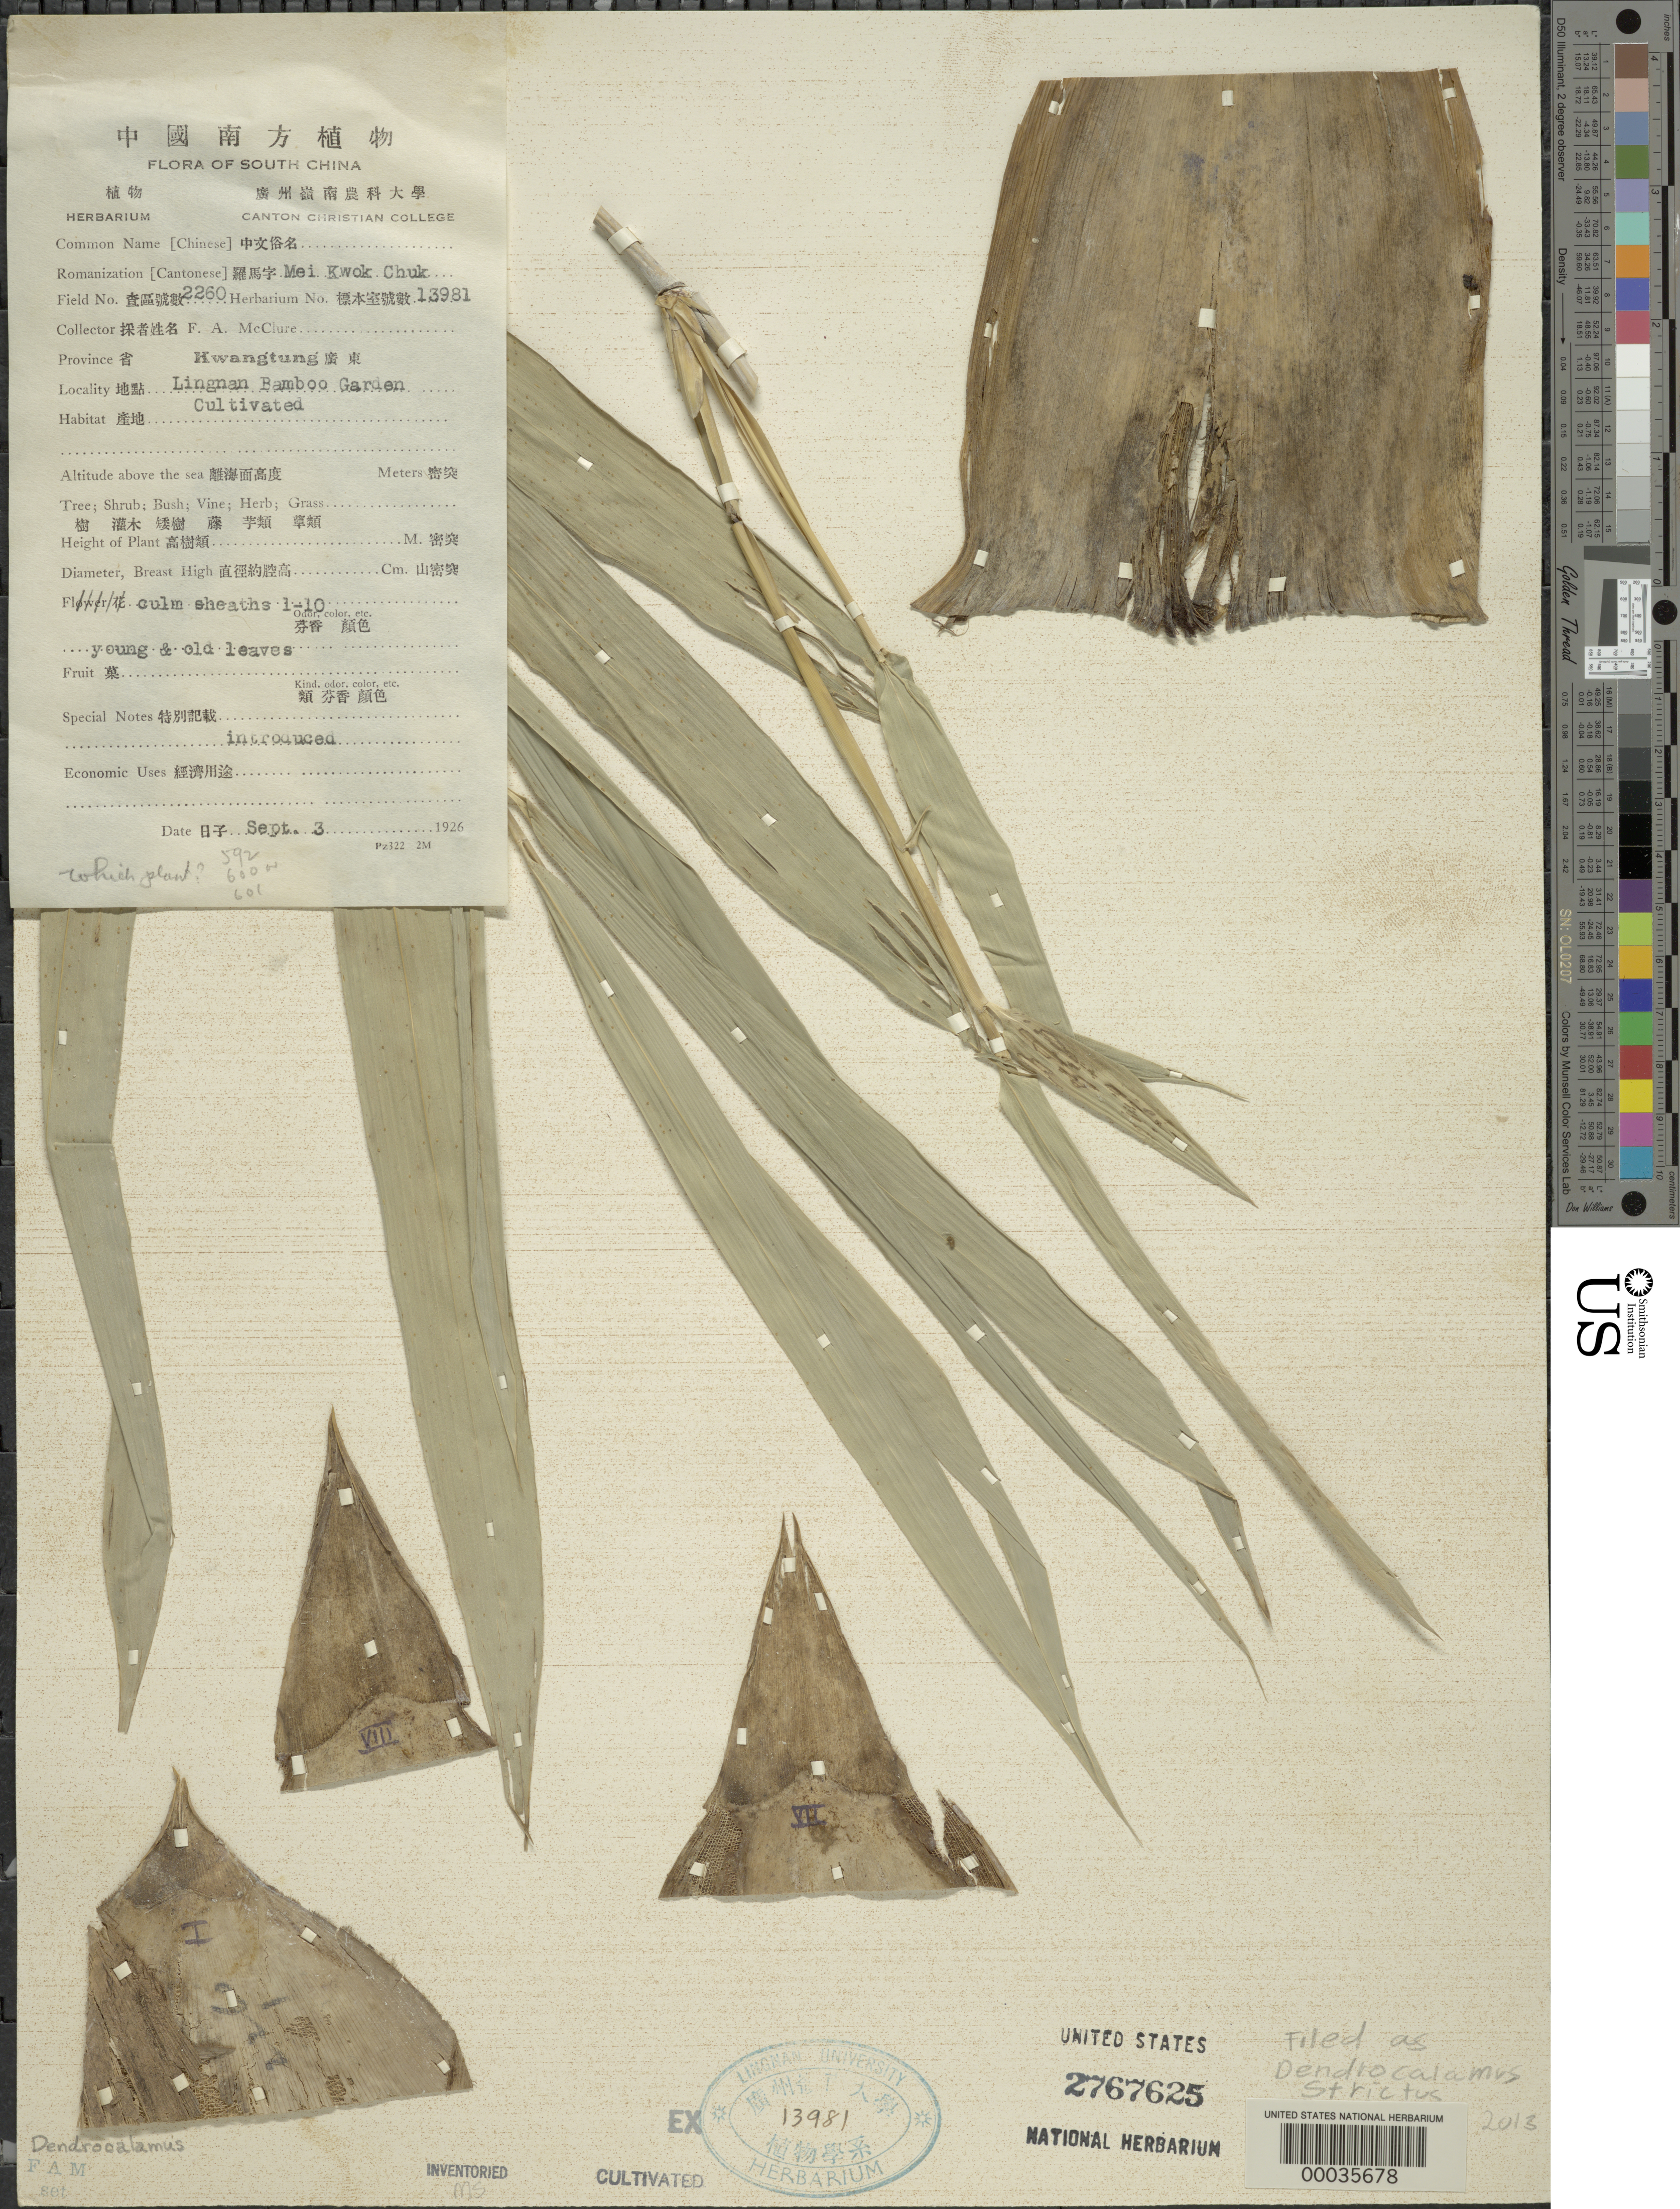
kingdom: Plantae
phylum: Tracheophyta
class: Liliopsida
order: Poales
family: Poaceae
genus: Dendrocalamus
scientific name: Dendrocalamus strictus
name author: (Roxb.) Nees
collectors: F. A. McClure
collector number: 2260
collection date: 1926-09-03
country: China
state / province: Guangdong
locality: Lingnan University Bamboo Garden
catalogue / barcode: US 2767625